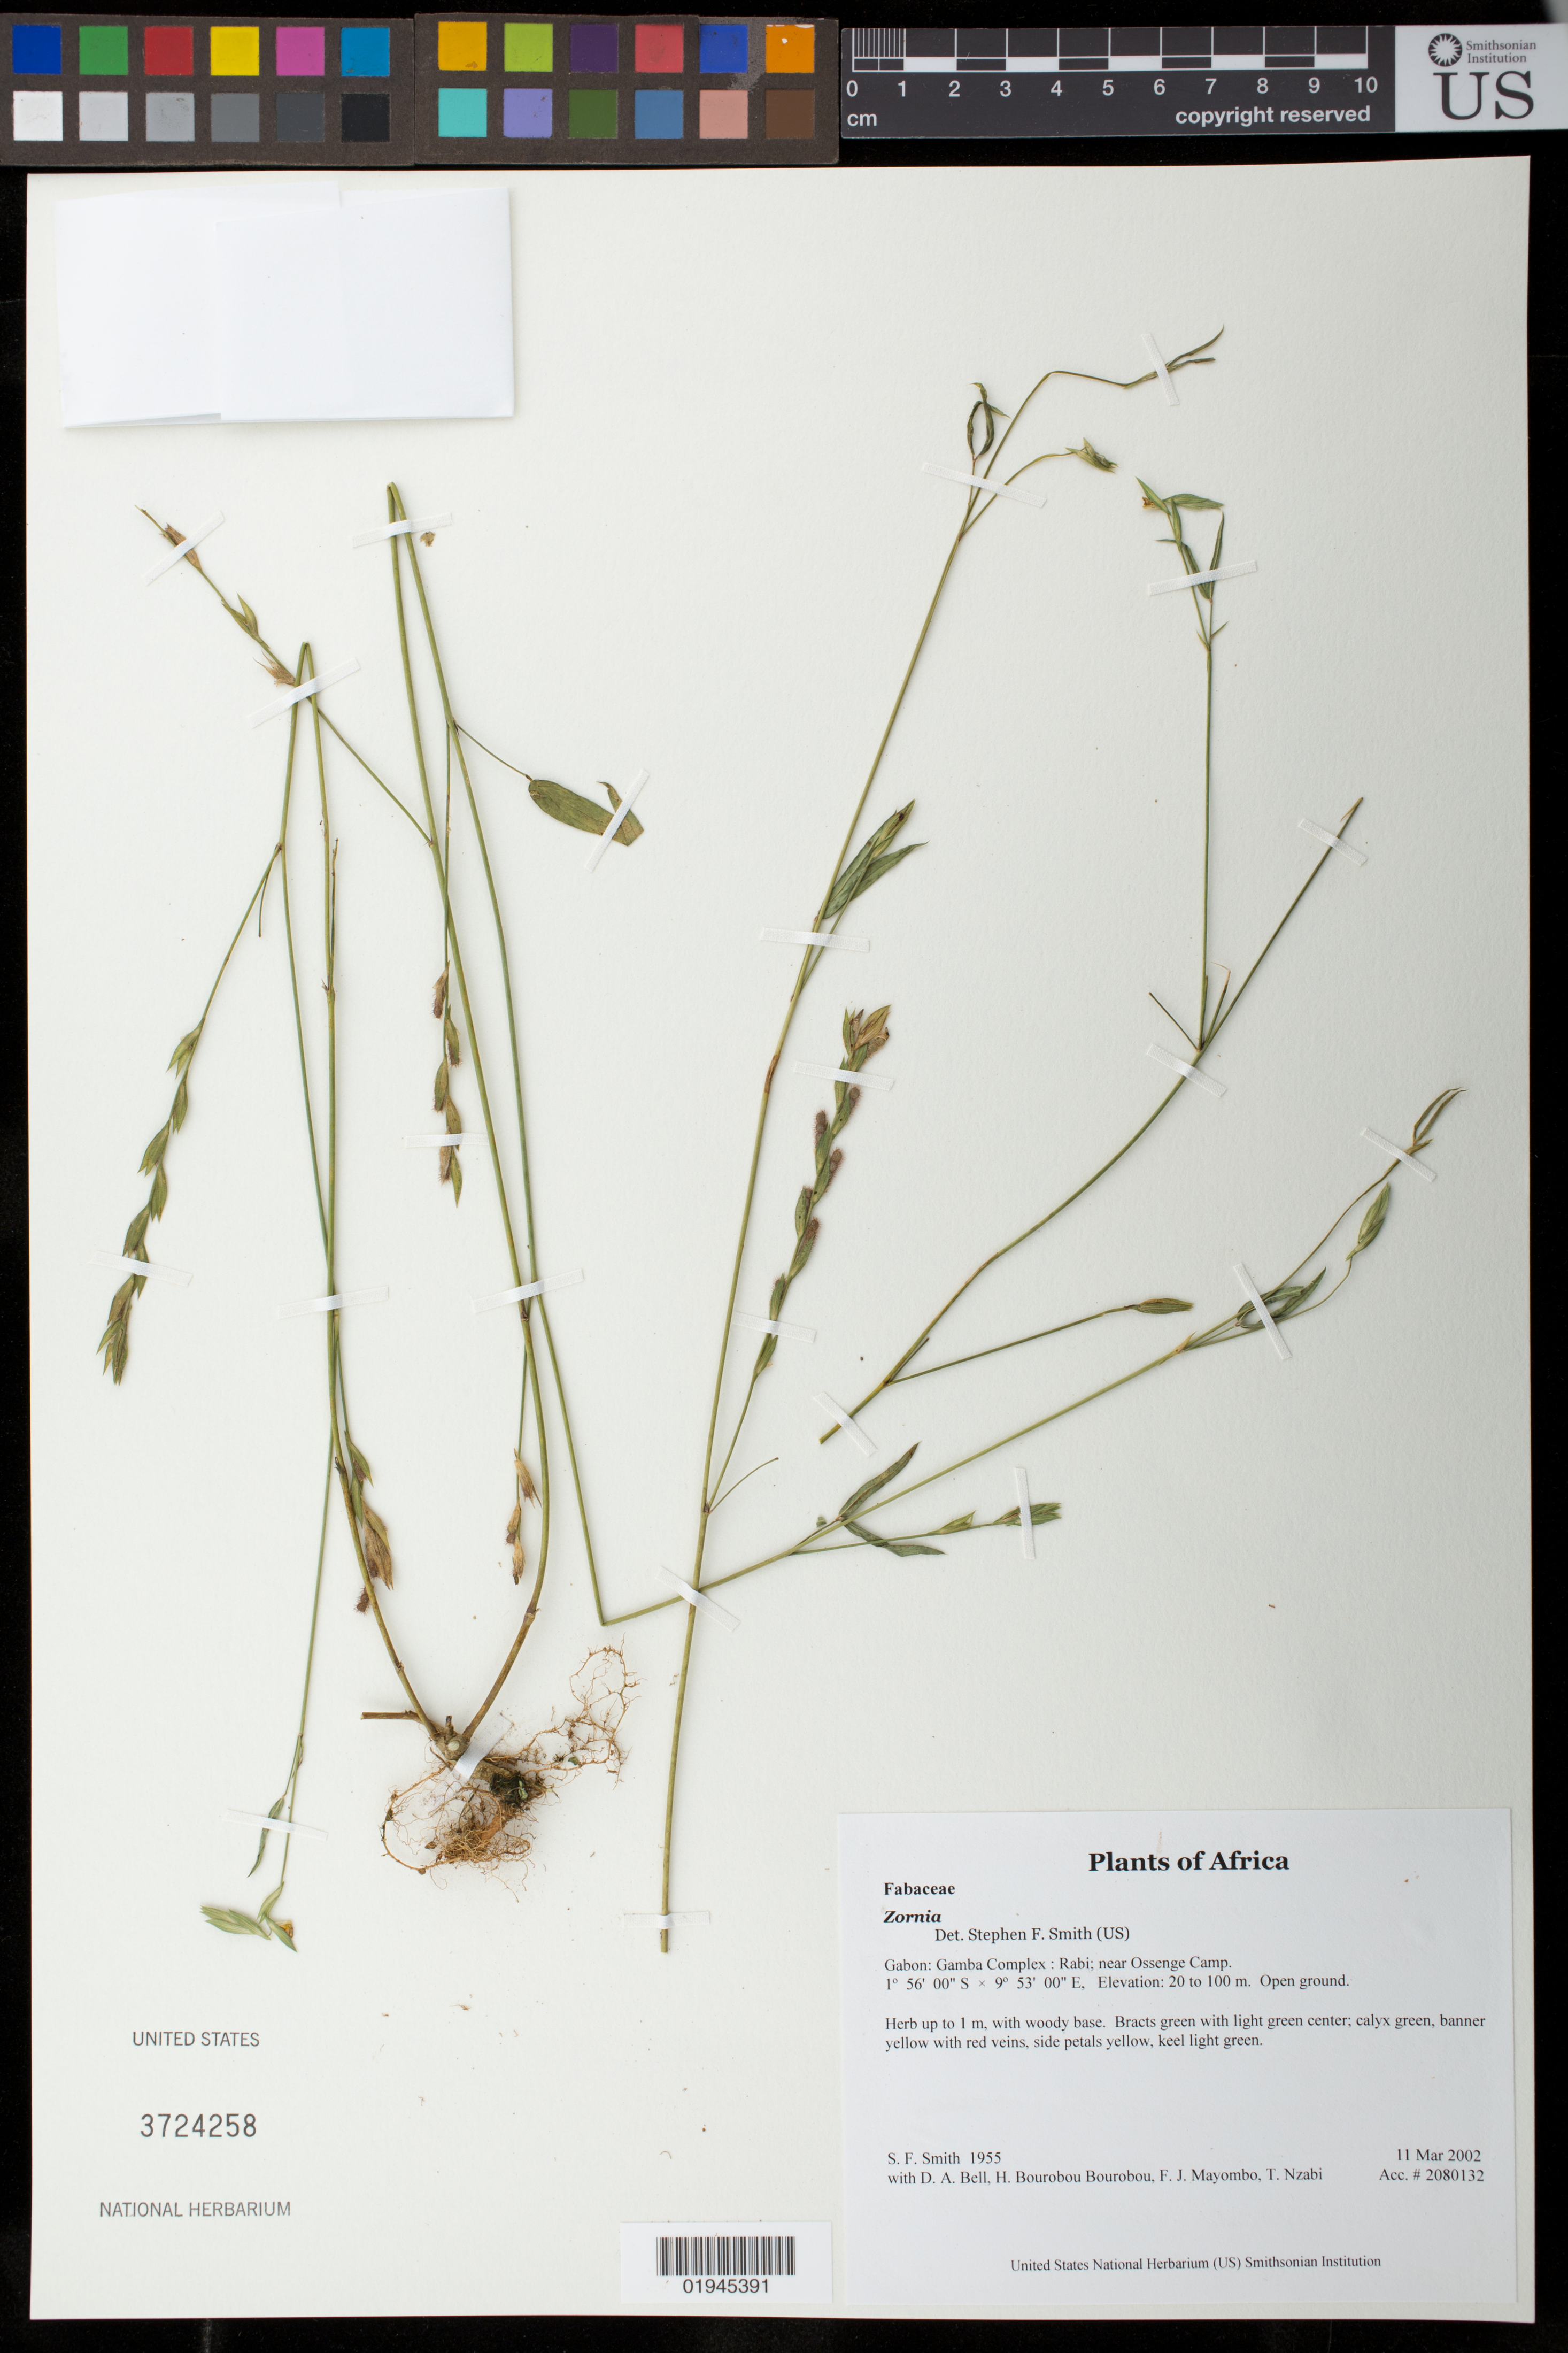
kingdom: Plantae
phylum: Tracheophyta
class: Magnoliopsida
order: Fabales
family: Fabaceae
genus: Zornia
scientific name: Zornia sp.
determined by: Smith, Stephen F., (US), NMNH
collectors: S.F. Smith, D. A. Bell, H. Bourobou Bourobou & F. J. Mayombo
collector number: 1955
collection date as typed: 11 Mar 2002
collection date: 2002-03-11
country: Gabon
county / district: Gamba Complex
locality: Rabi; near Ossenge Camp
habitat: Open ground.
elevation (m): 20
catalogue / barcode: US 3724258